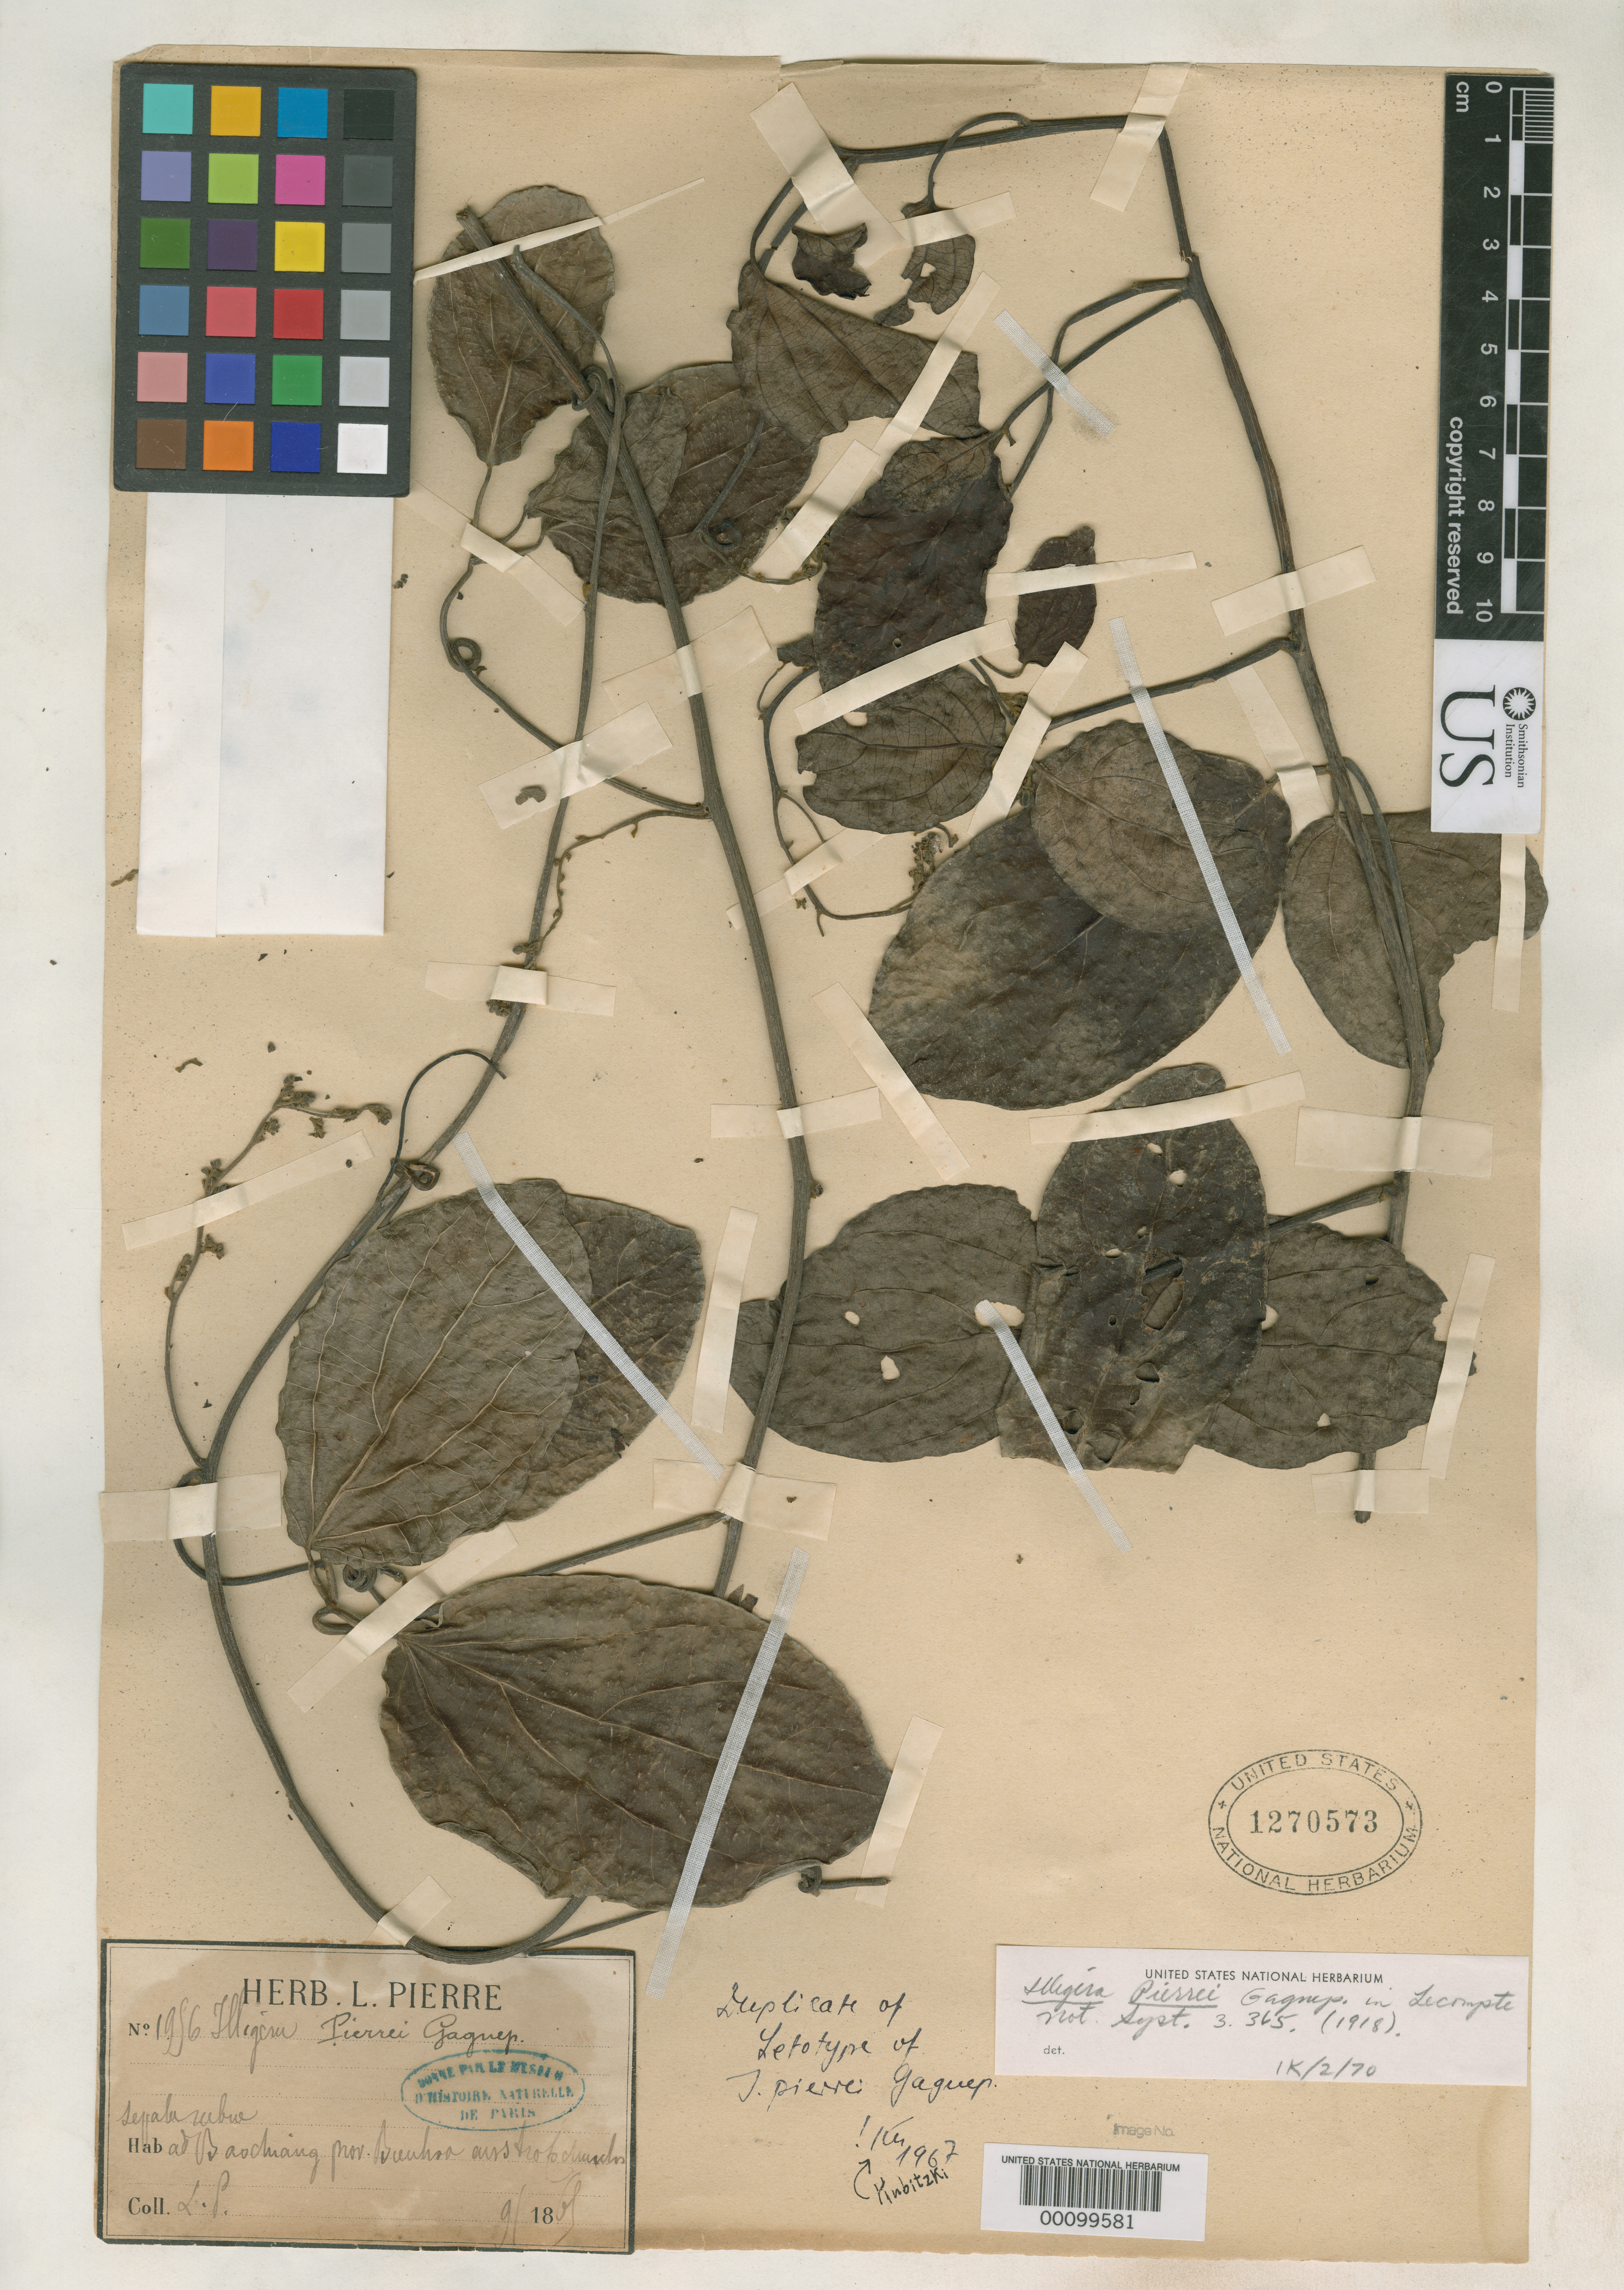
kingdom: Plantae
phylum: Tracheophyta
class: Magnoliopsida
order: Laurales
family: Hernandiaceae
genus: Illigera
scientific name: Illigera pierrei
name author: Gagnep.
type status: Isolectotype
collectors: J. Pierre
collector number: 1956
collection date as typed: Sep 1865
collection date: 1865-09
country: Vietnam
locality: Ad Baochiang in prov. Bienhoa austro Cochinch.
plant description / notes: Collection number cited as 1056 in protologue (and with 2 localities).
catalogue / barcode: US 1270573